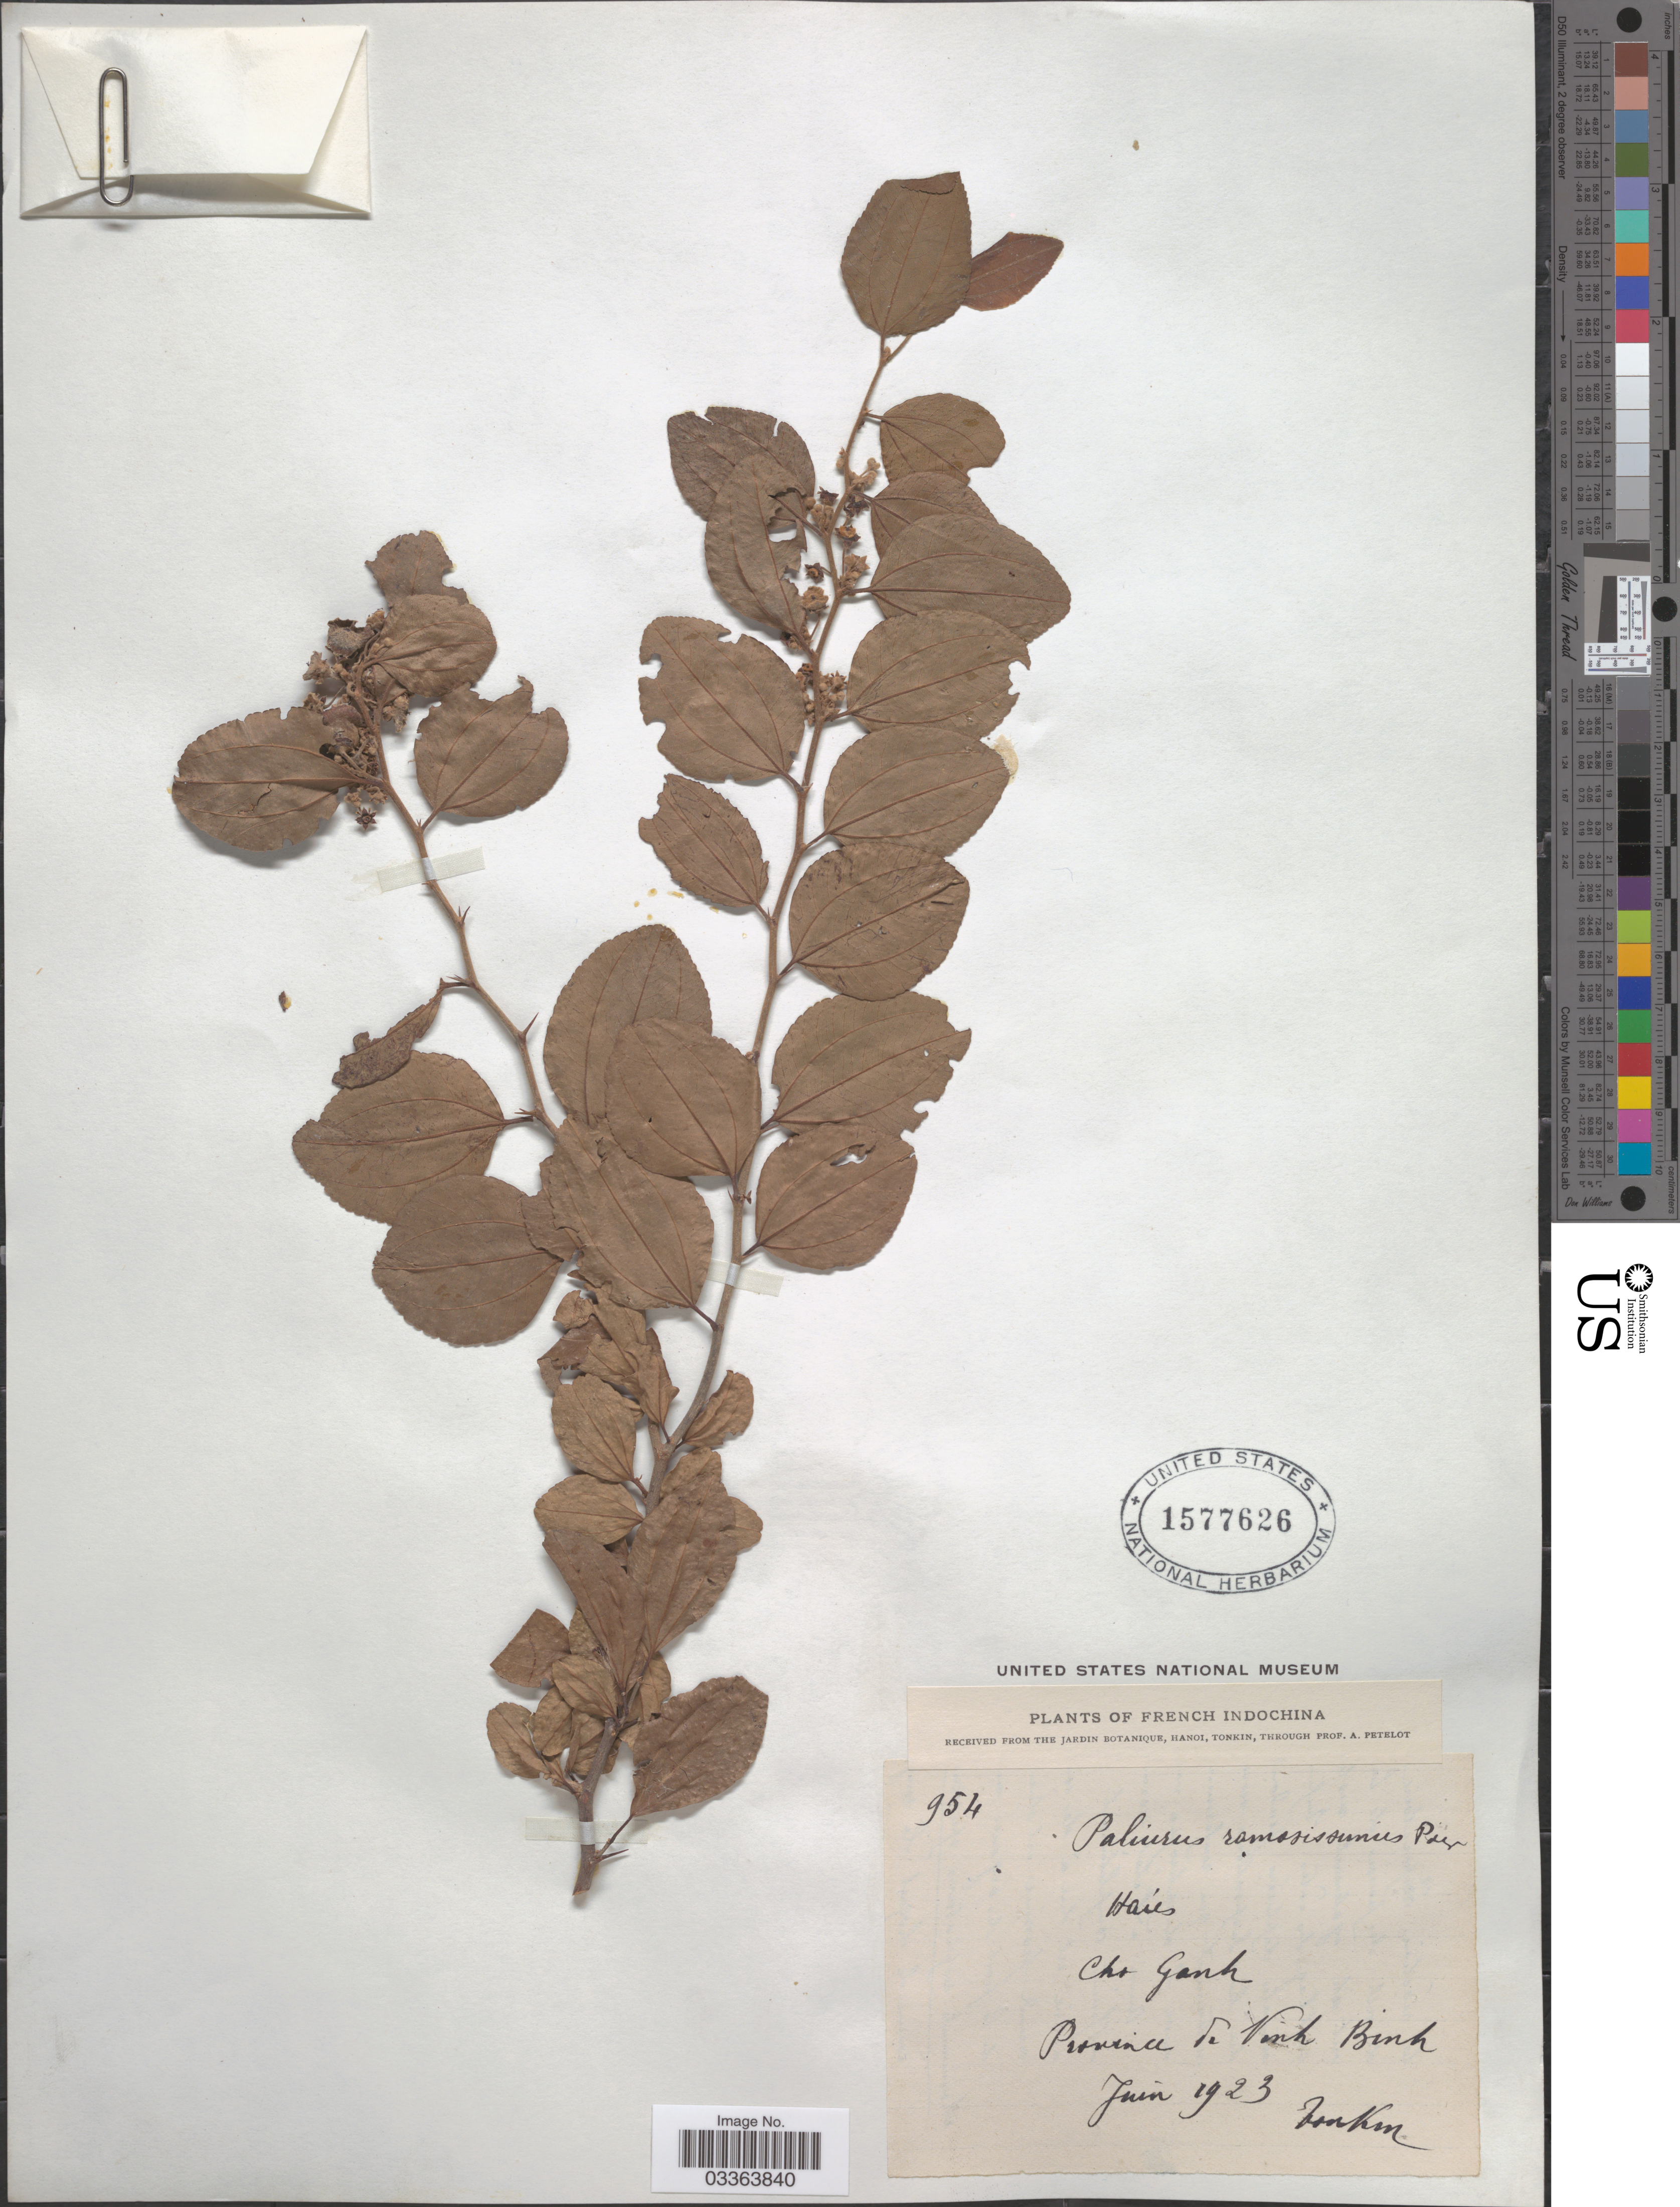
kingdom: Plantae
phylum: Tracheophyta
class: Magnoliopsida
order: Rosales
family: Rhamnaceae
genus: Paliurus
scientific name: Paliurus ramosissimus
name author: (Lour.) Poir.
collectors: A. Petelot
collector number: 954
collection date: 1923-06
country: Vietnam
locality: French Indochina. Haies. Cho Ganh. Province de Vinh Binh.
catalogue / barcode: US 1577626